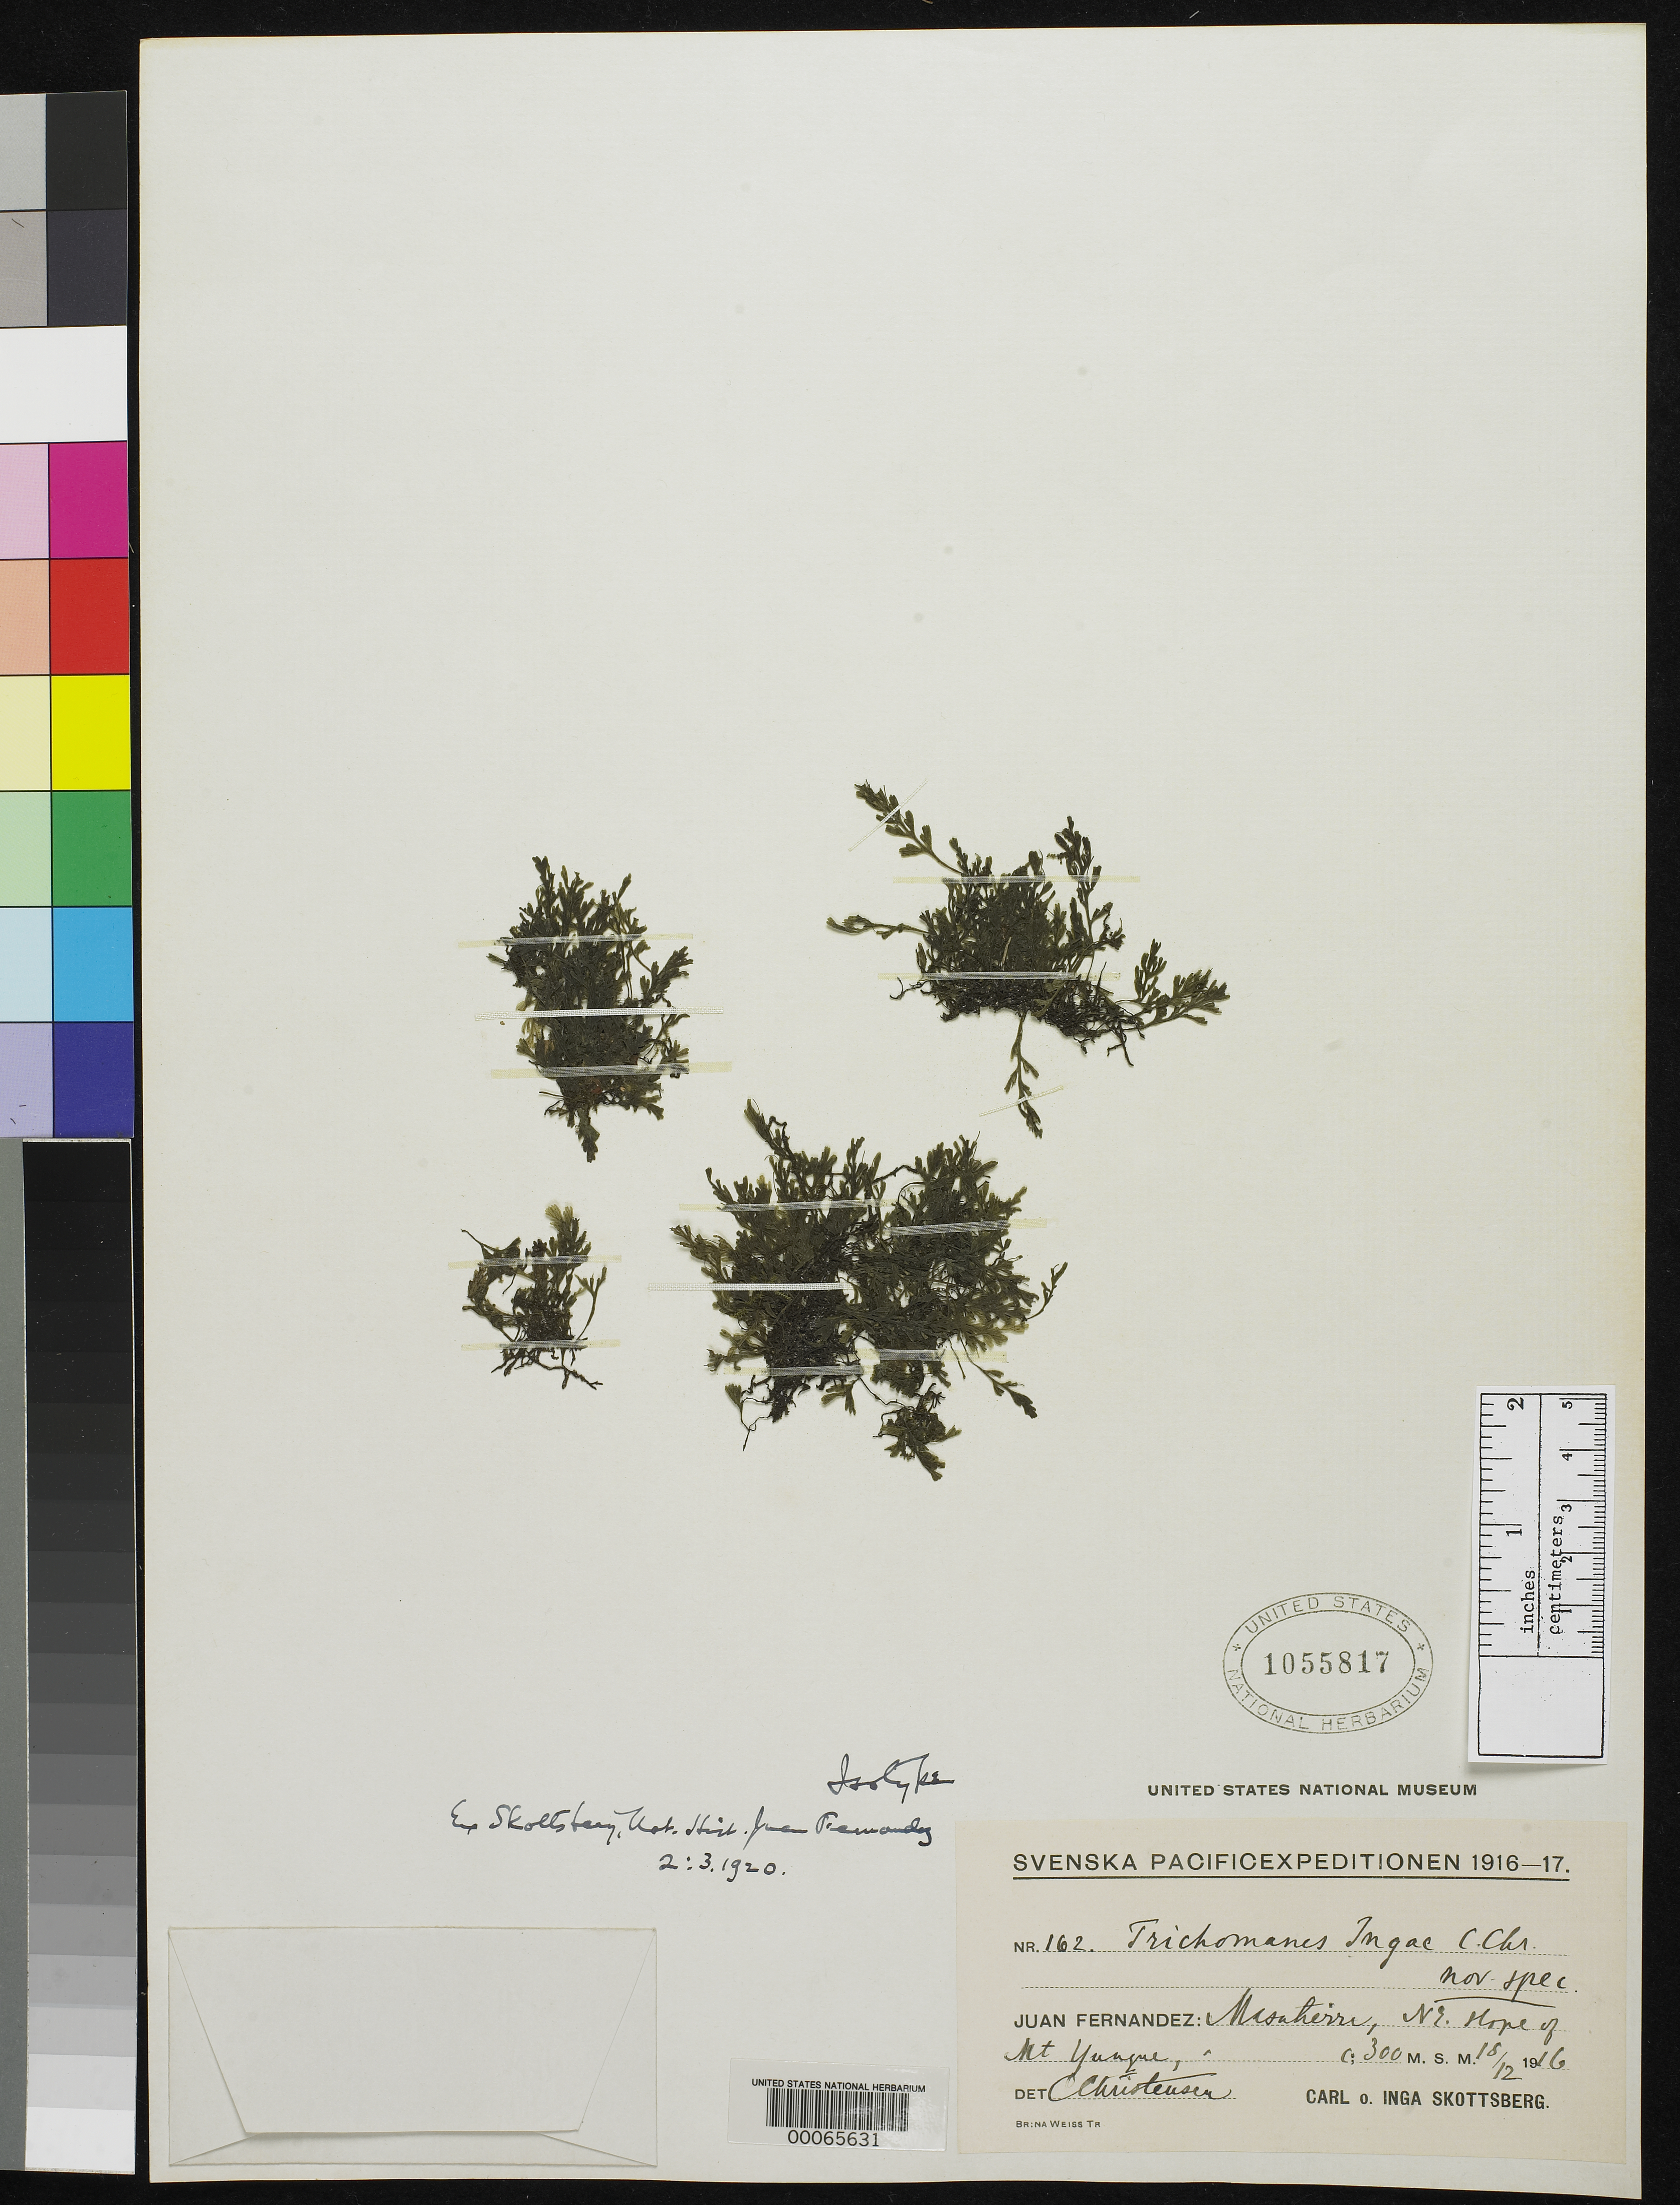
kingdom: Plantae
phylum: Tracheophyta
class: Polypodiopsida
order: Hymenophyllales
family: Hymenophyllaceae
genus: Trichomanes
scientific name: Trichomanes ingae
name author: C. Chr. ex Skottsb.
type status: Type Collection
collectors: C. Skottsberg & I. Skottsberg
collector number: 162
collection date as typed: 18 Dec 1916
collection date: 1916-12-18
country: Chile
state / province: Valparaíso (V)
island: Isla Más a Tierra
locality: NE slope of Mt. Yunque.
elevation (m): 300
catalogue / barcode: US 1055817